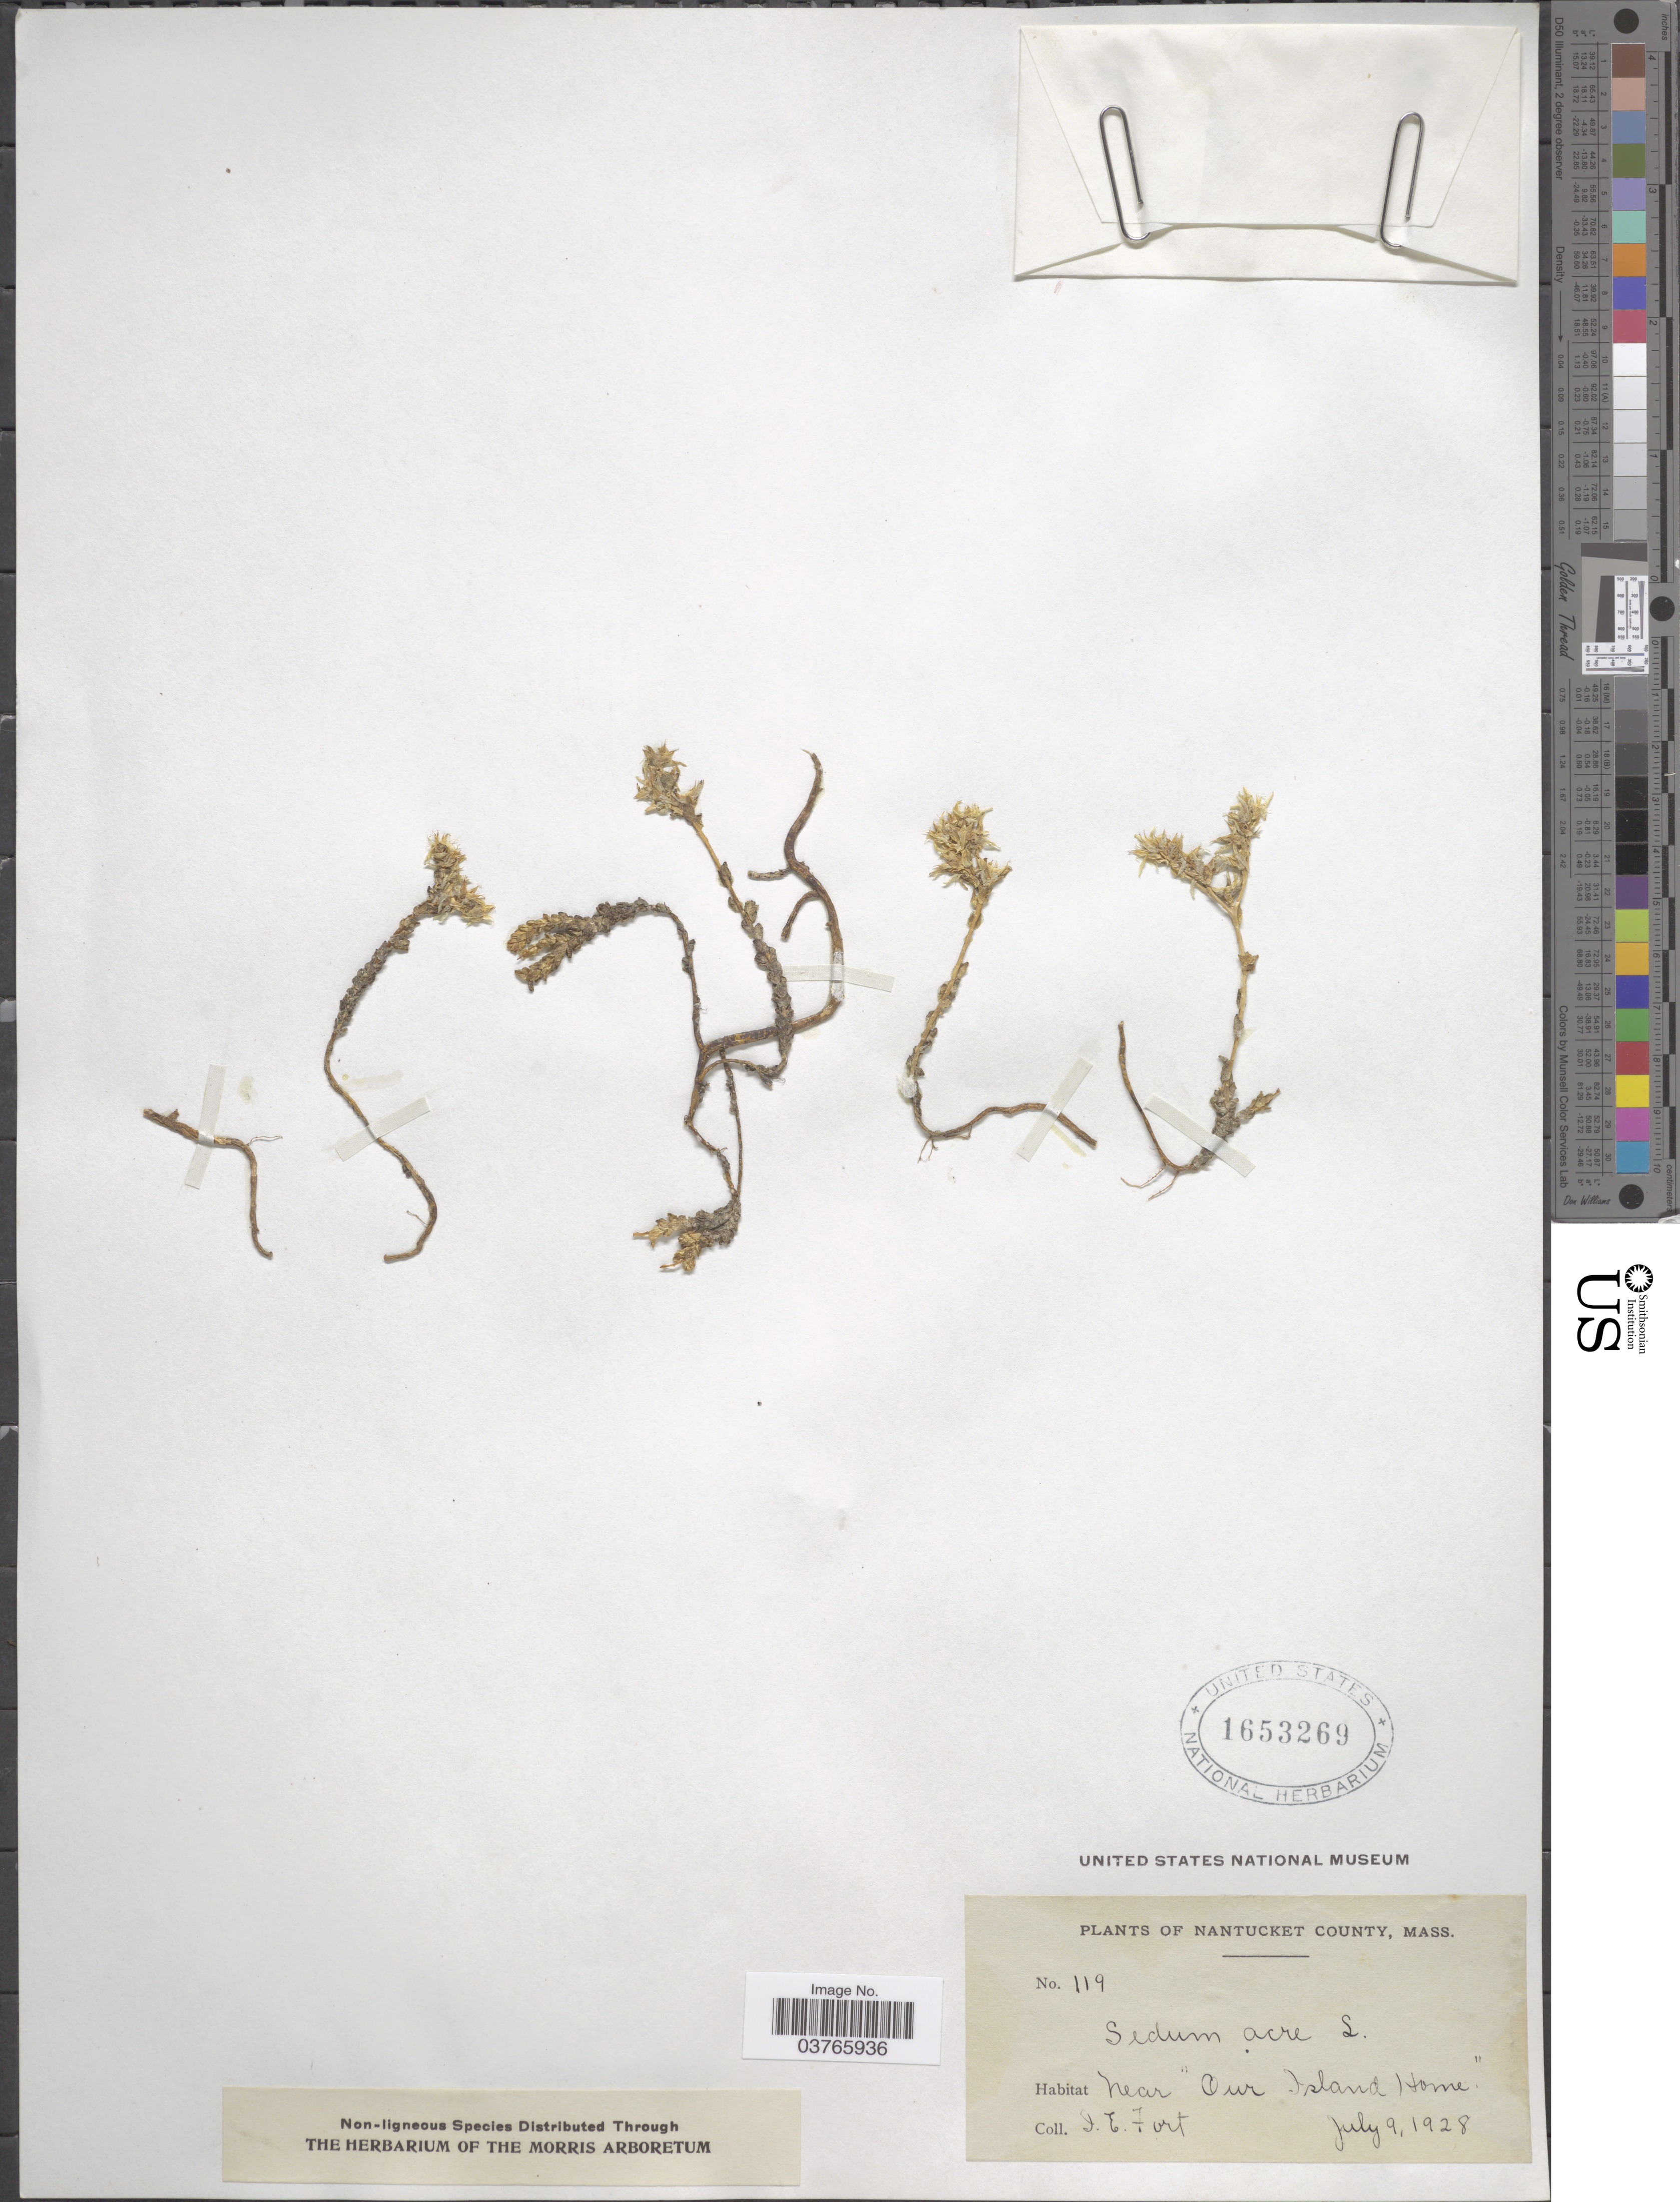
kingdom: Plantae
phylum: Tracheophyta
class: Magnoliopsida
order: Saxifragales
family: Crassulaceae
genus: Sedum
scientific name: Sedum acre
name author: L.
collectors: I. Fort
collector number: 119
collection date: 1928-07-09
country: United States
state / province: Massachusetts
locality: Nantucket County. Near "Our Island Home".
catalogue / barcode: US 1653269